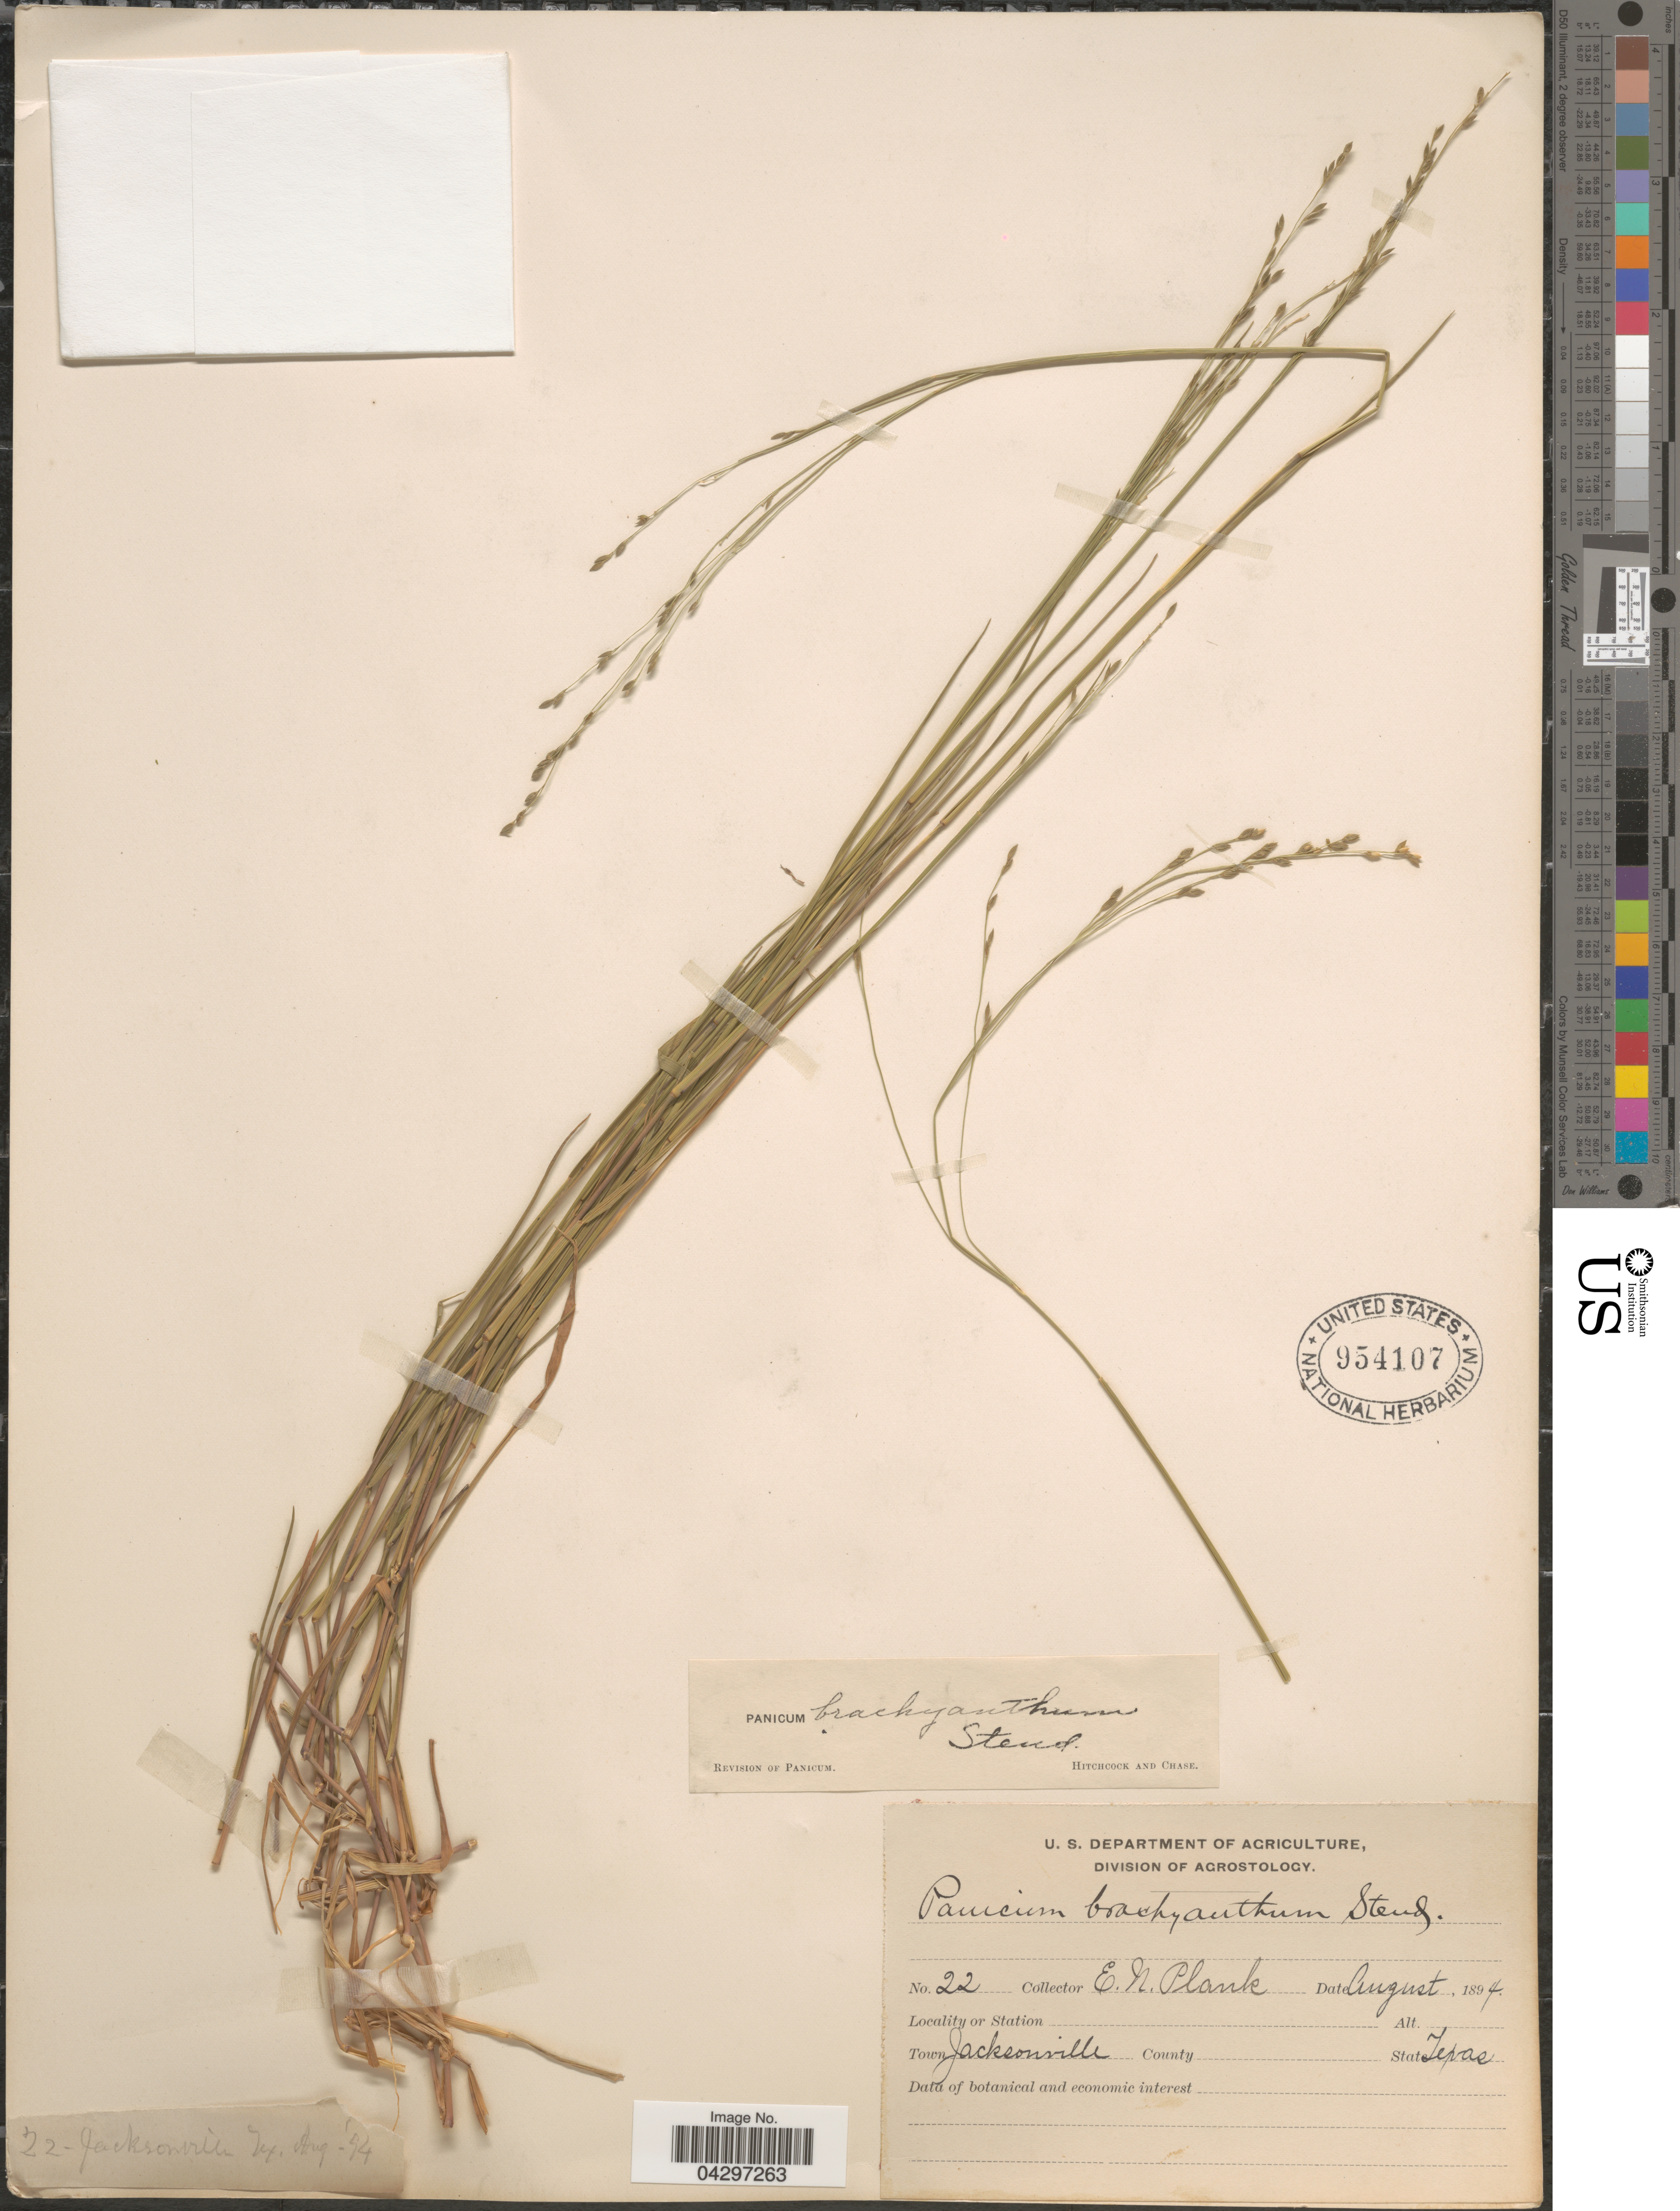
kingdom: Plantae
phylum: Tracheophyta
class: Liliopsida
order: Poales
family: Poaceae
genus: Panicum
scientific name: Panicum brachyanthum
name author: Steud.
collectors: E. Plank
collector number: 22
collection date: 1894-08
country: United States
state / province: Texas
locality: Town Jacksonville.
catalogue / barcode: US 954107